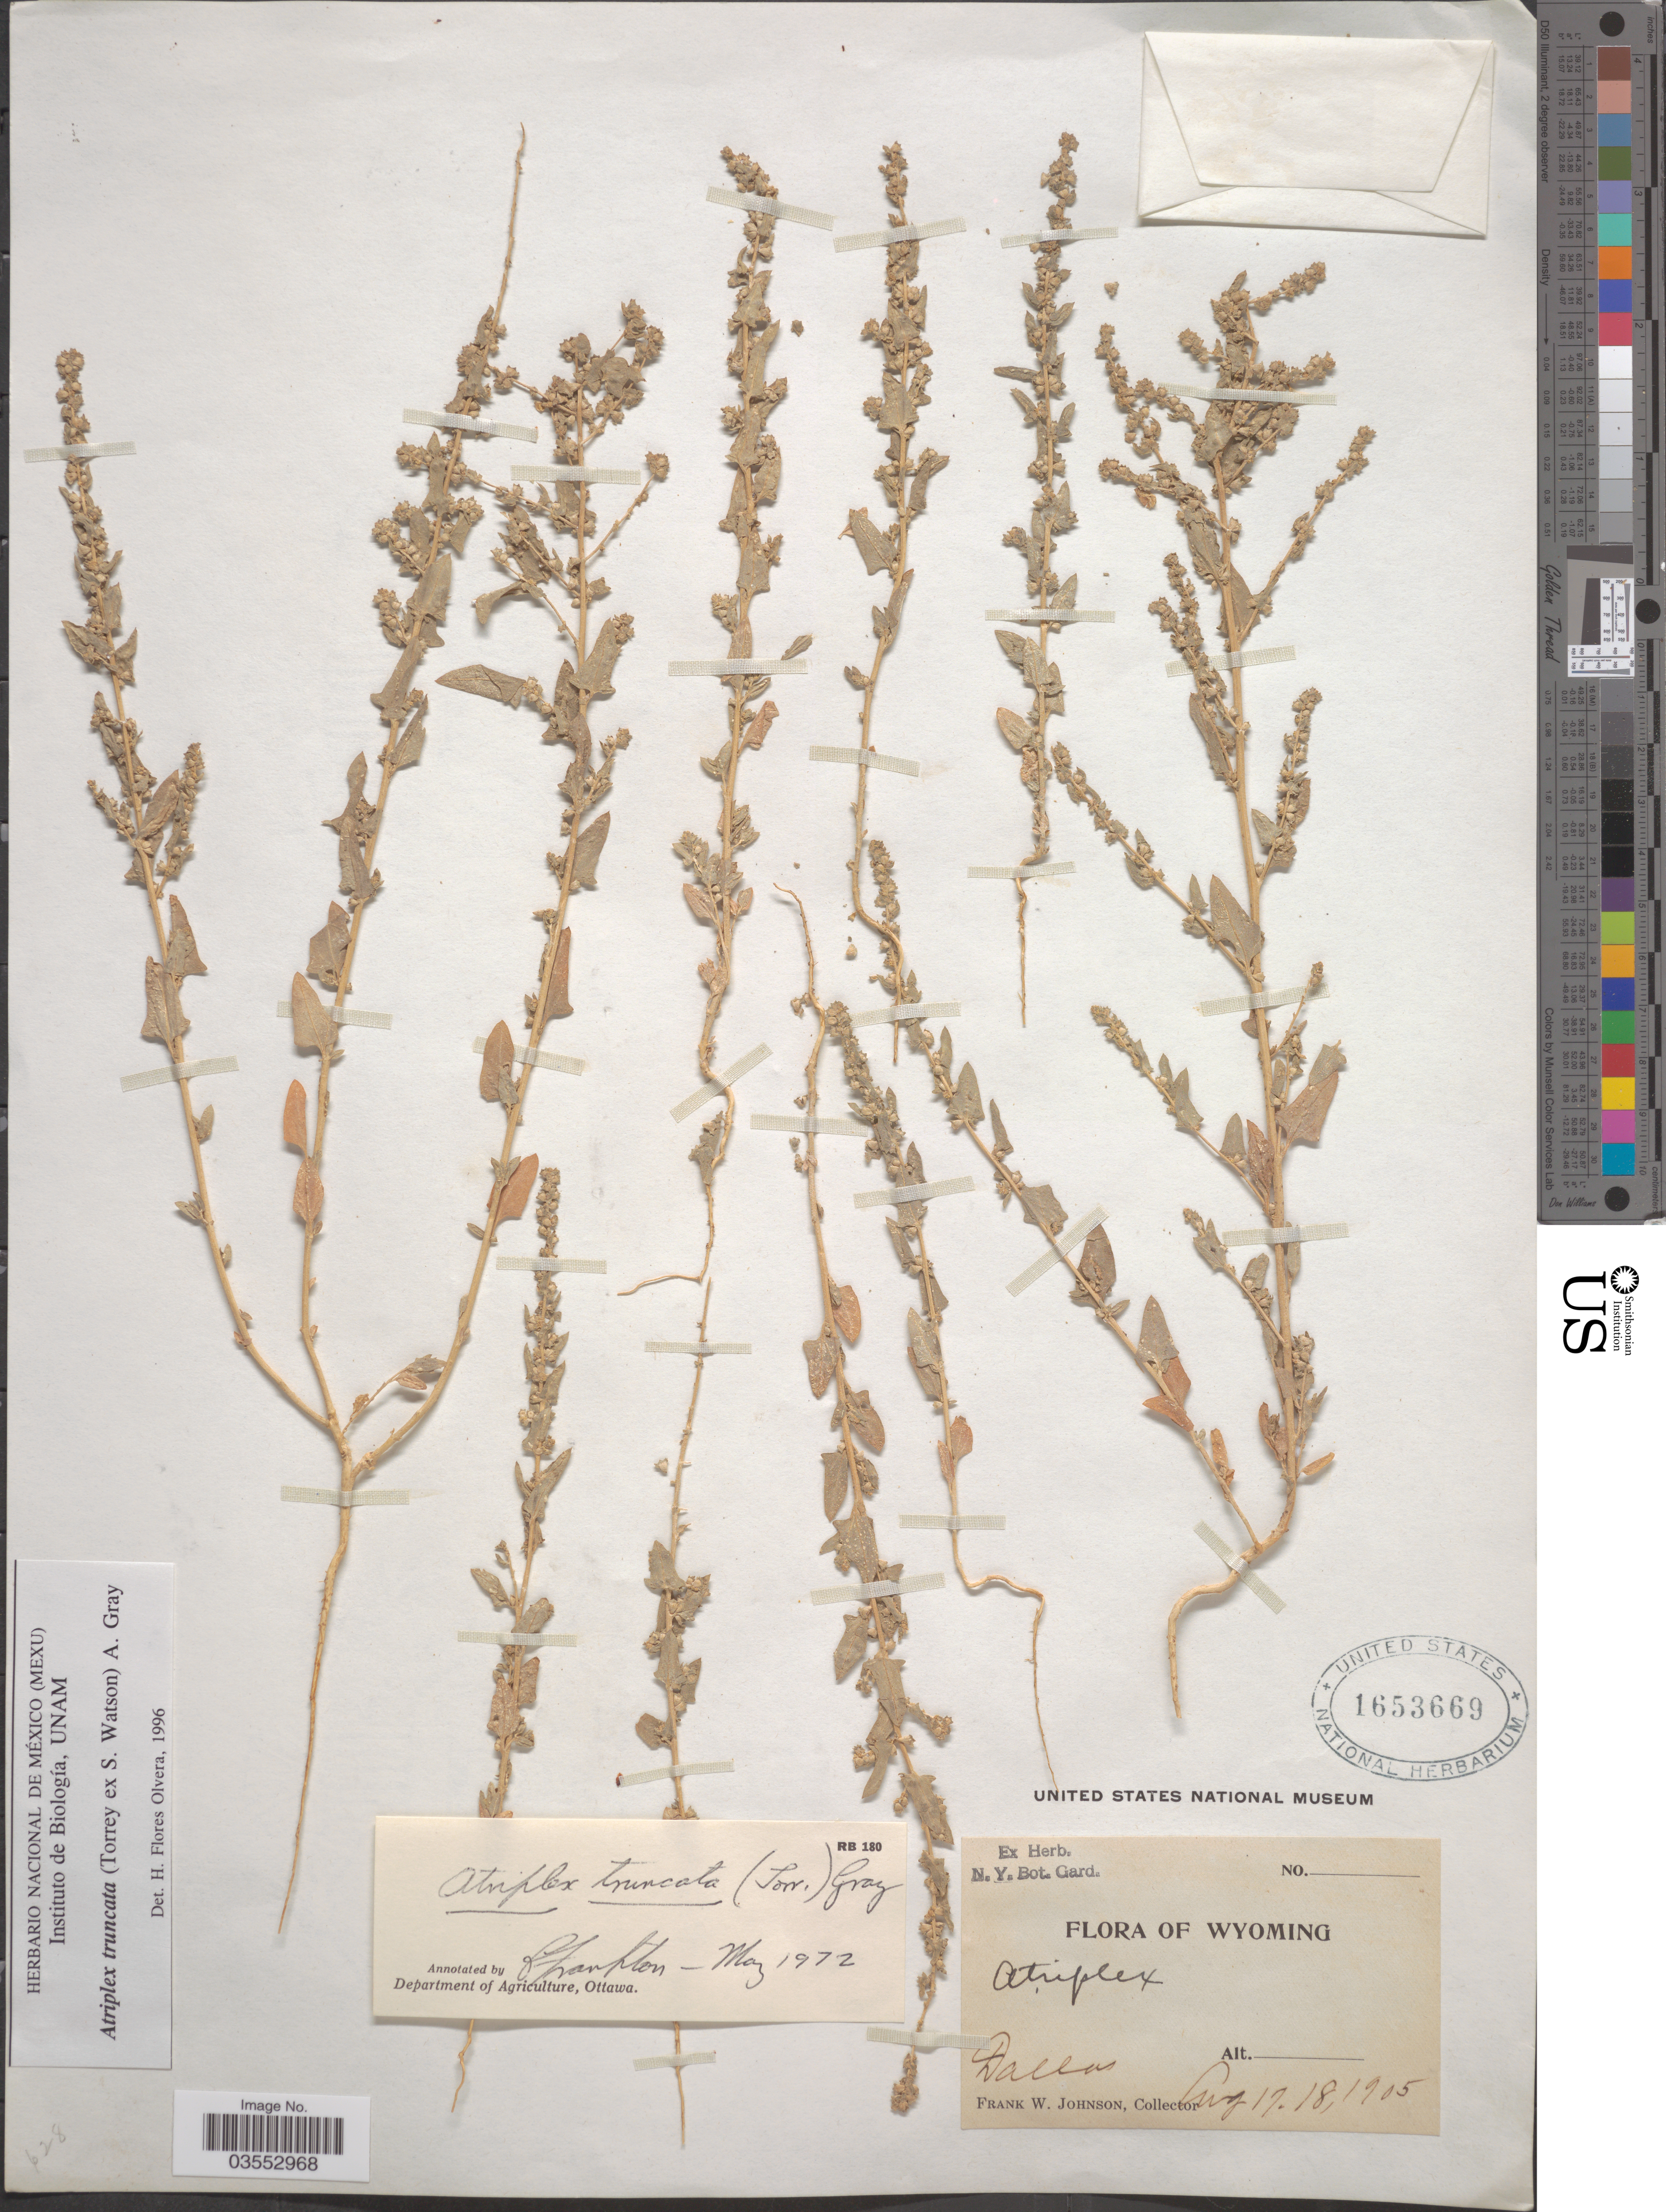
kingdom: Plantae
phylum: Tracheophyta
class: Magnoliopsida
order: Caryophyllales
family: Amaranthaceae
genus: Atriplex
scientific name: Atriplex truncata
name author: (Torr. ex S. Watson) A. Gray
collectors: F. W. Johnson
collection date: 1905-08-17/1905-08-18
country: United States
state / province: Montana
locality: Dallas.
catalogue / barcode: US 1653669